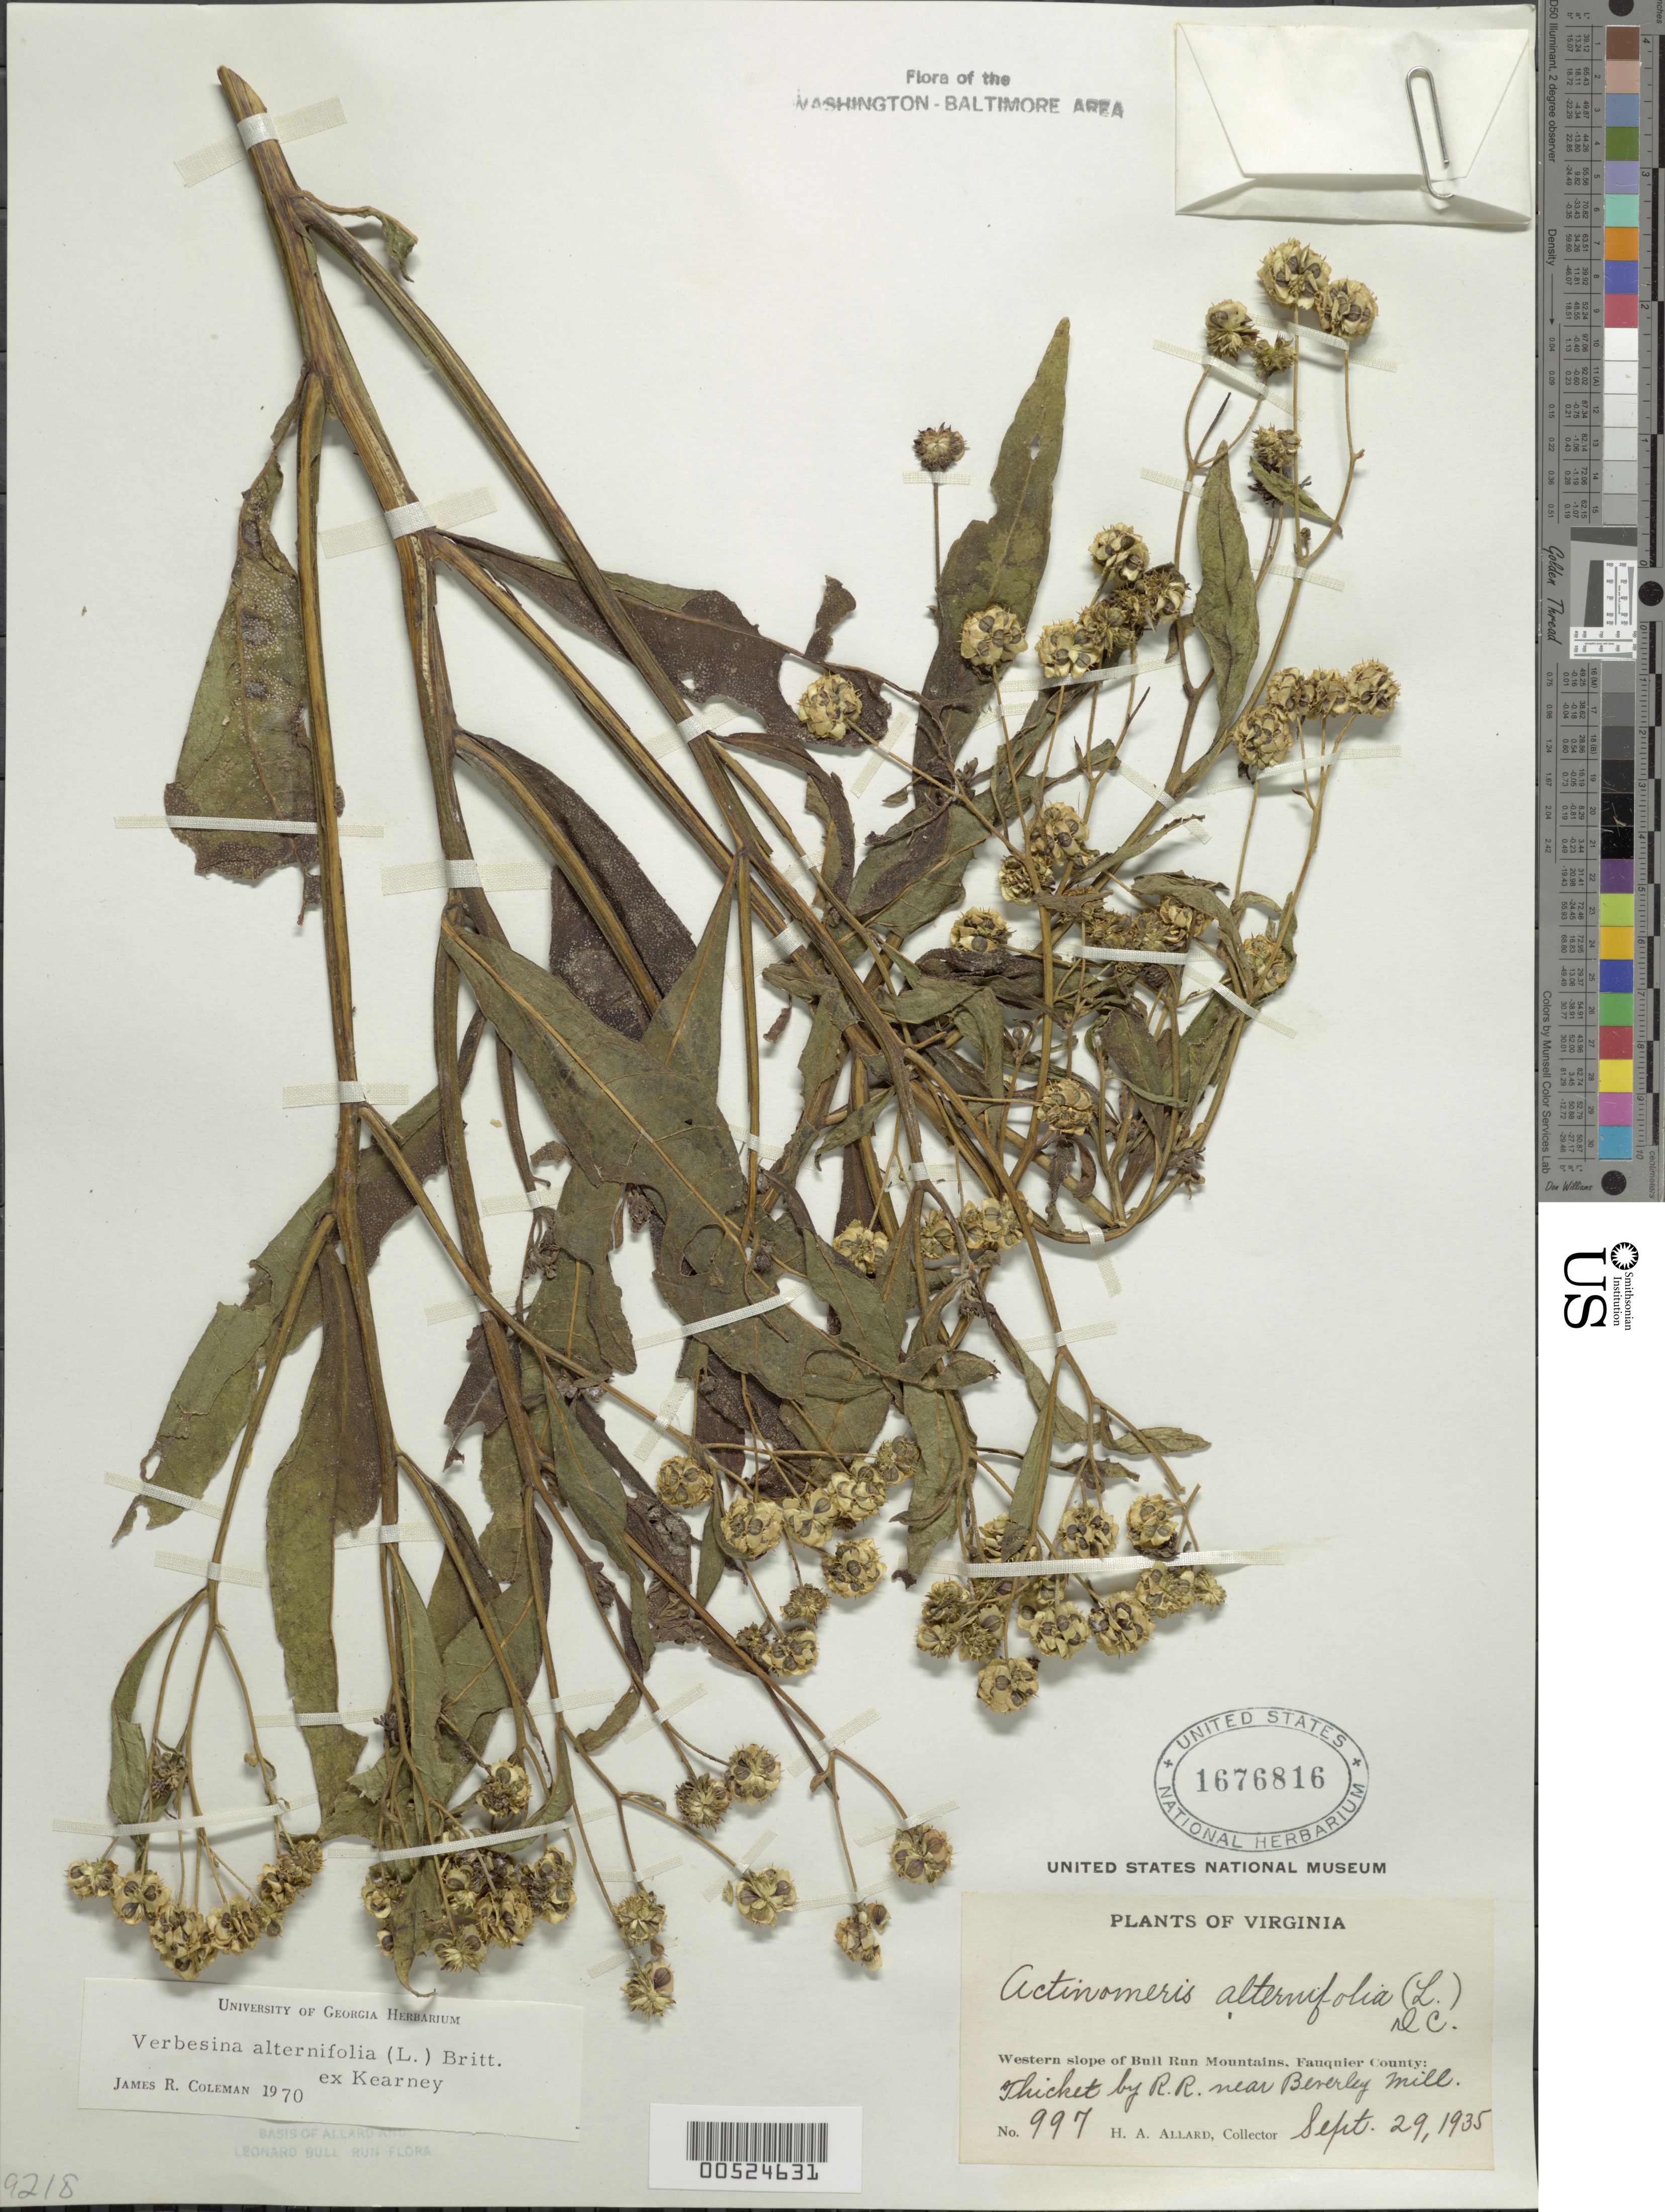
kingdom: Plantae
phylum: Tracheophyta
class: Magnoliopsida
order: Asterales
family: Asteraceae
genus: Verbesina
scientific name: Verbesina alternifolia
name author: (L.) Britton ex Kearney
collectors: H. A. Allard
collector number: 997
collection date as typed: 29 Sep 1935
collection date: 1935-09-29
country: United States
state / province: Virginia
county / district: Fauquier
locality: Bull Run Mountains, W slope, near Beverley Bull Run Mts.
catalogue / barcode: US 1676816